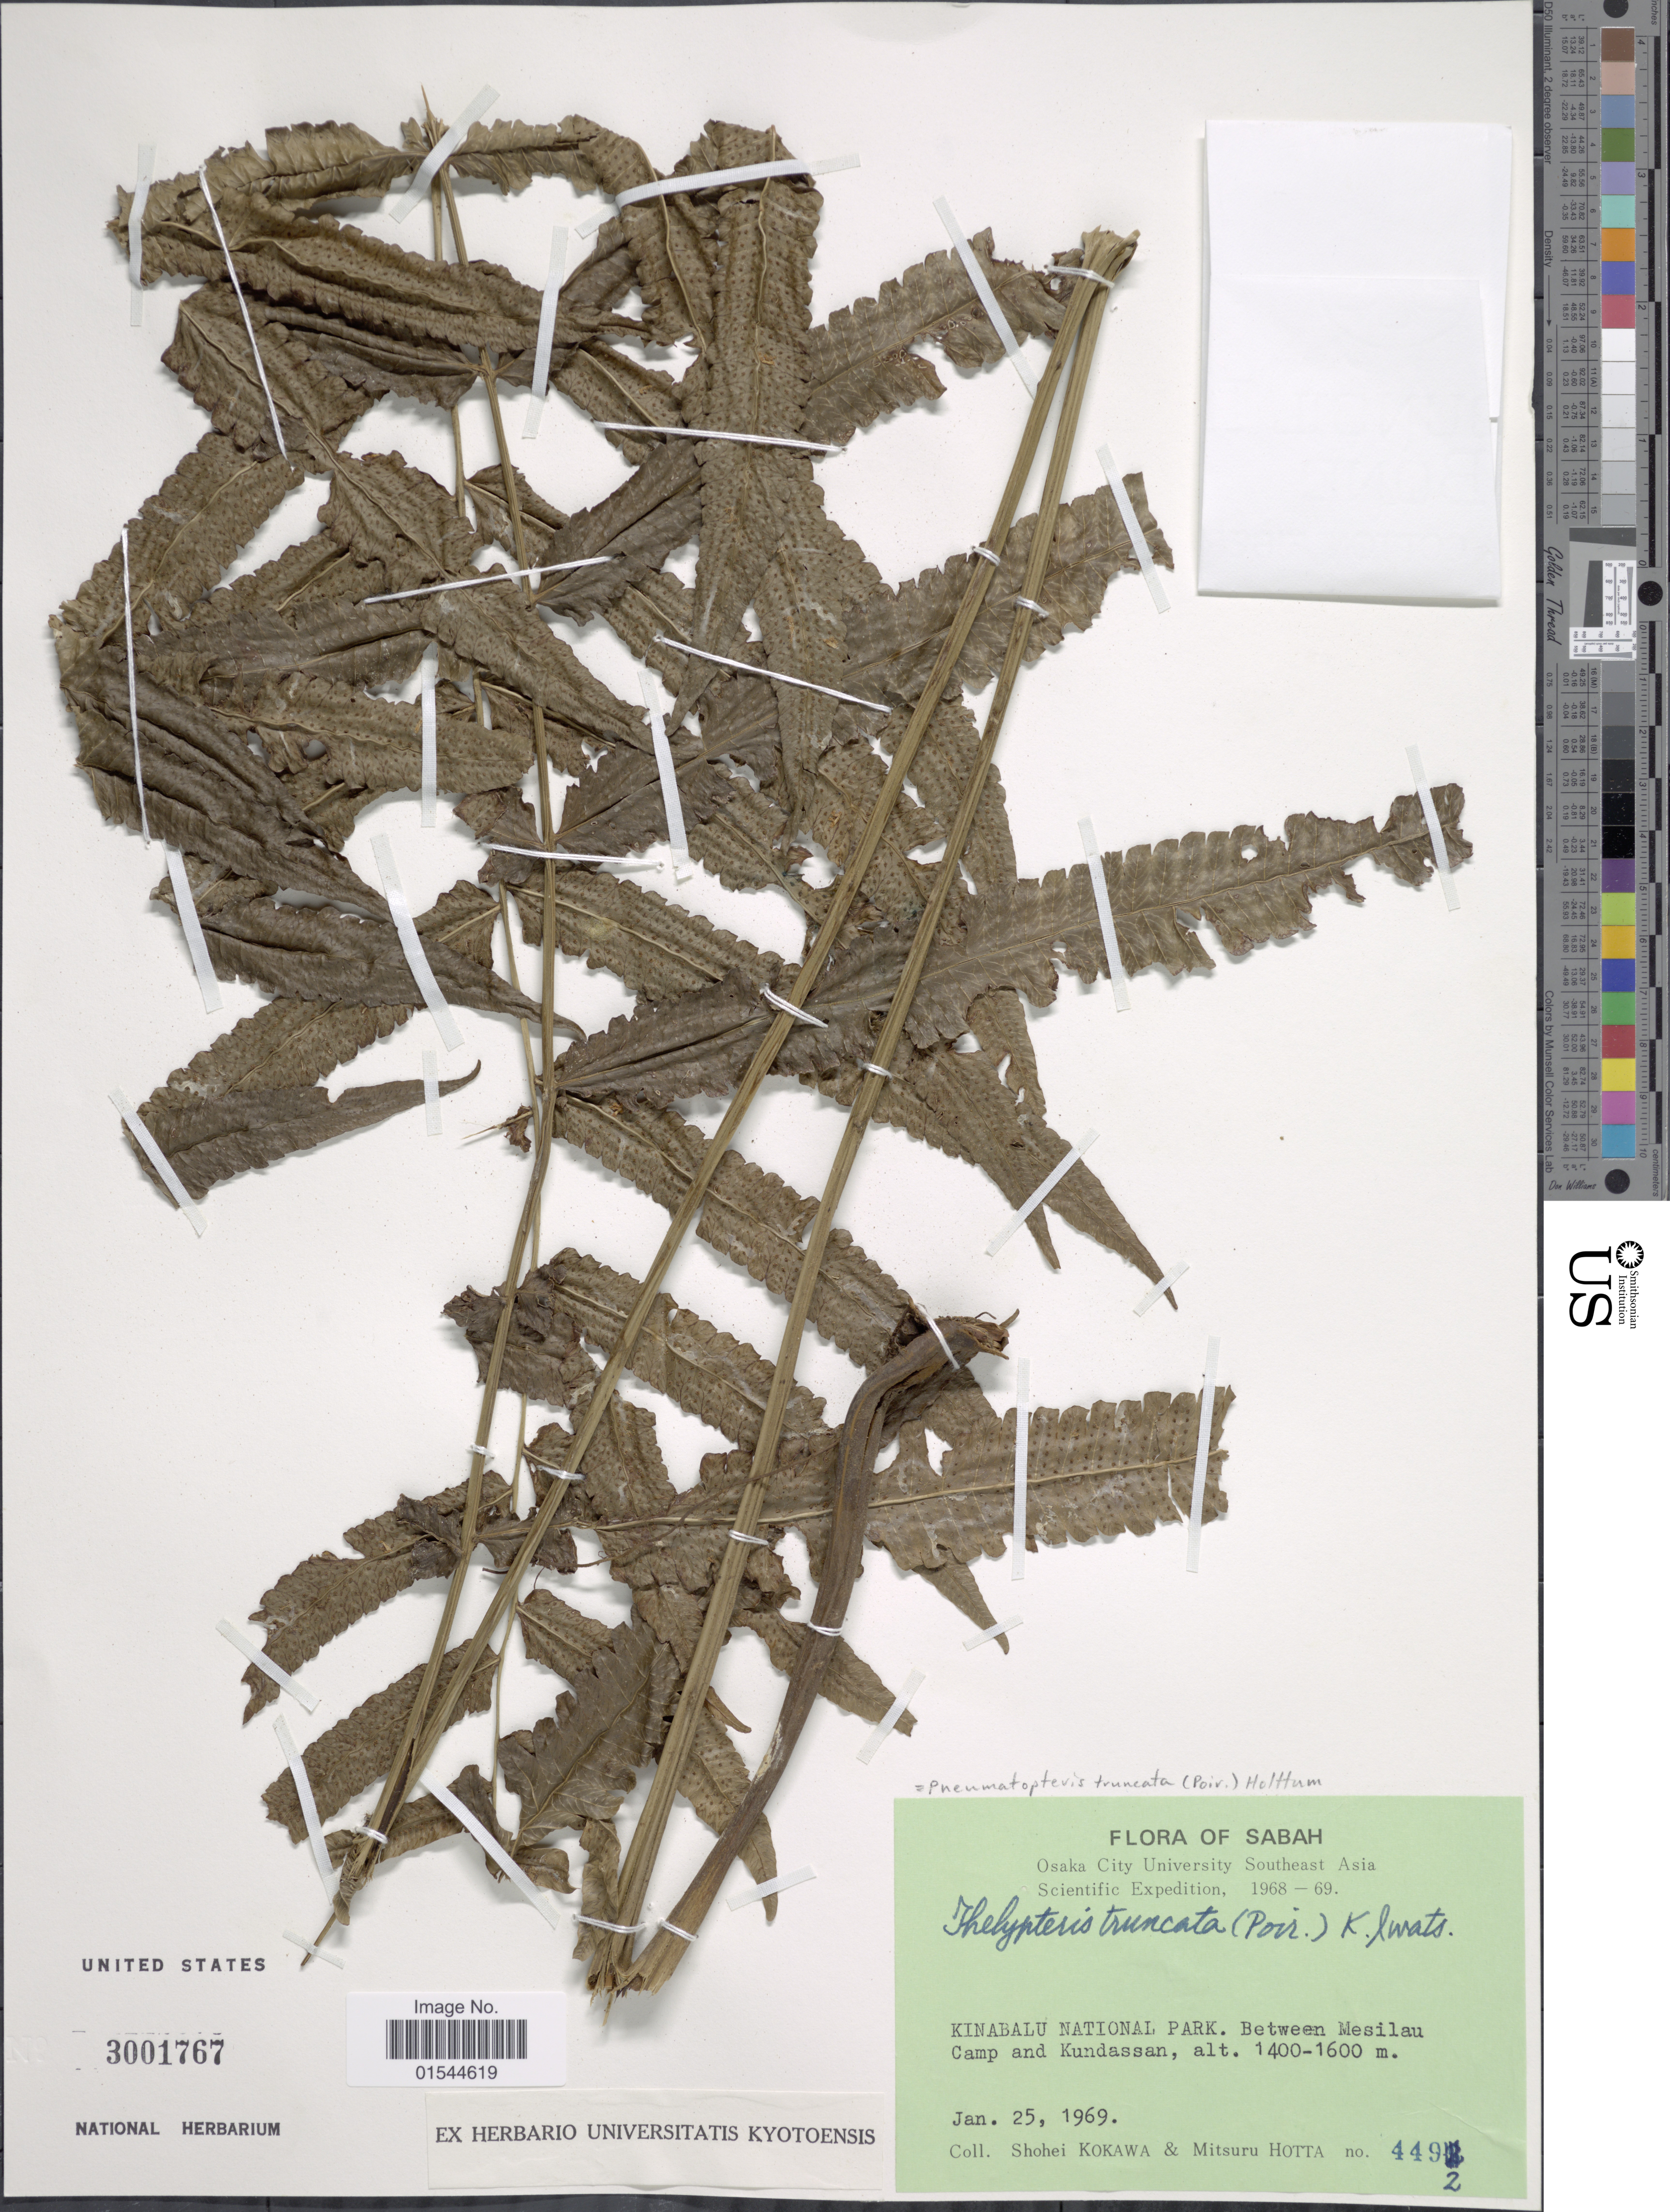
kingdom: Plantae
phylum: Tracheophyta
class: Polypodiopsida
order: Polypodiales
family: Thelypteridaceae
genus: Pneumatopteris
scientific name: Pneumatopteris truncata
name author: (Poir.) Holttum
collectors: S. Kokawa & M. Hotta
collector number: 4492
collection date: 1969-01-25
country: Malaysia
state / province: Sabah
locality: Kinabalu National Park, between Mesilau Camp and Kundassan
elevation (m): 1400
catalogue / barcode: US 3001767